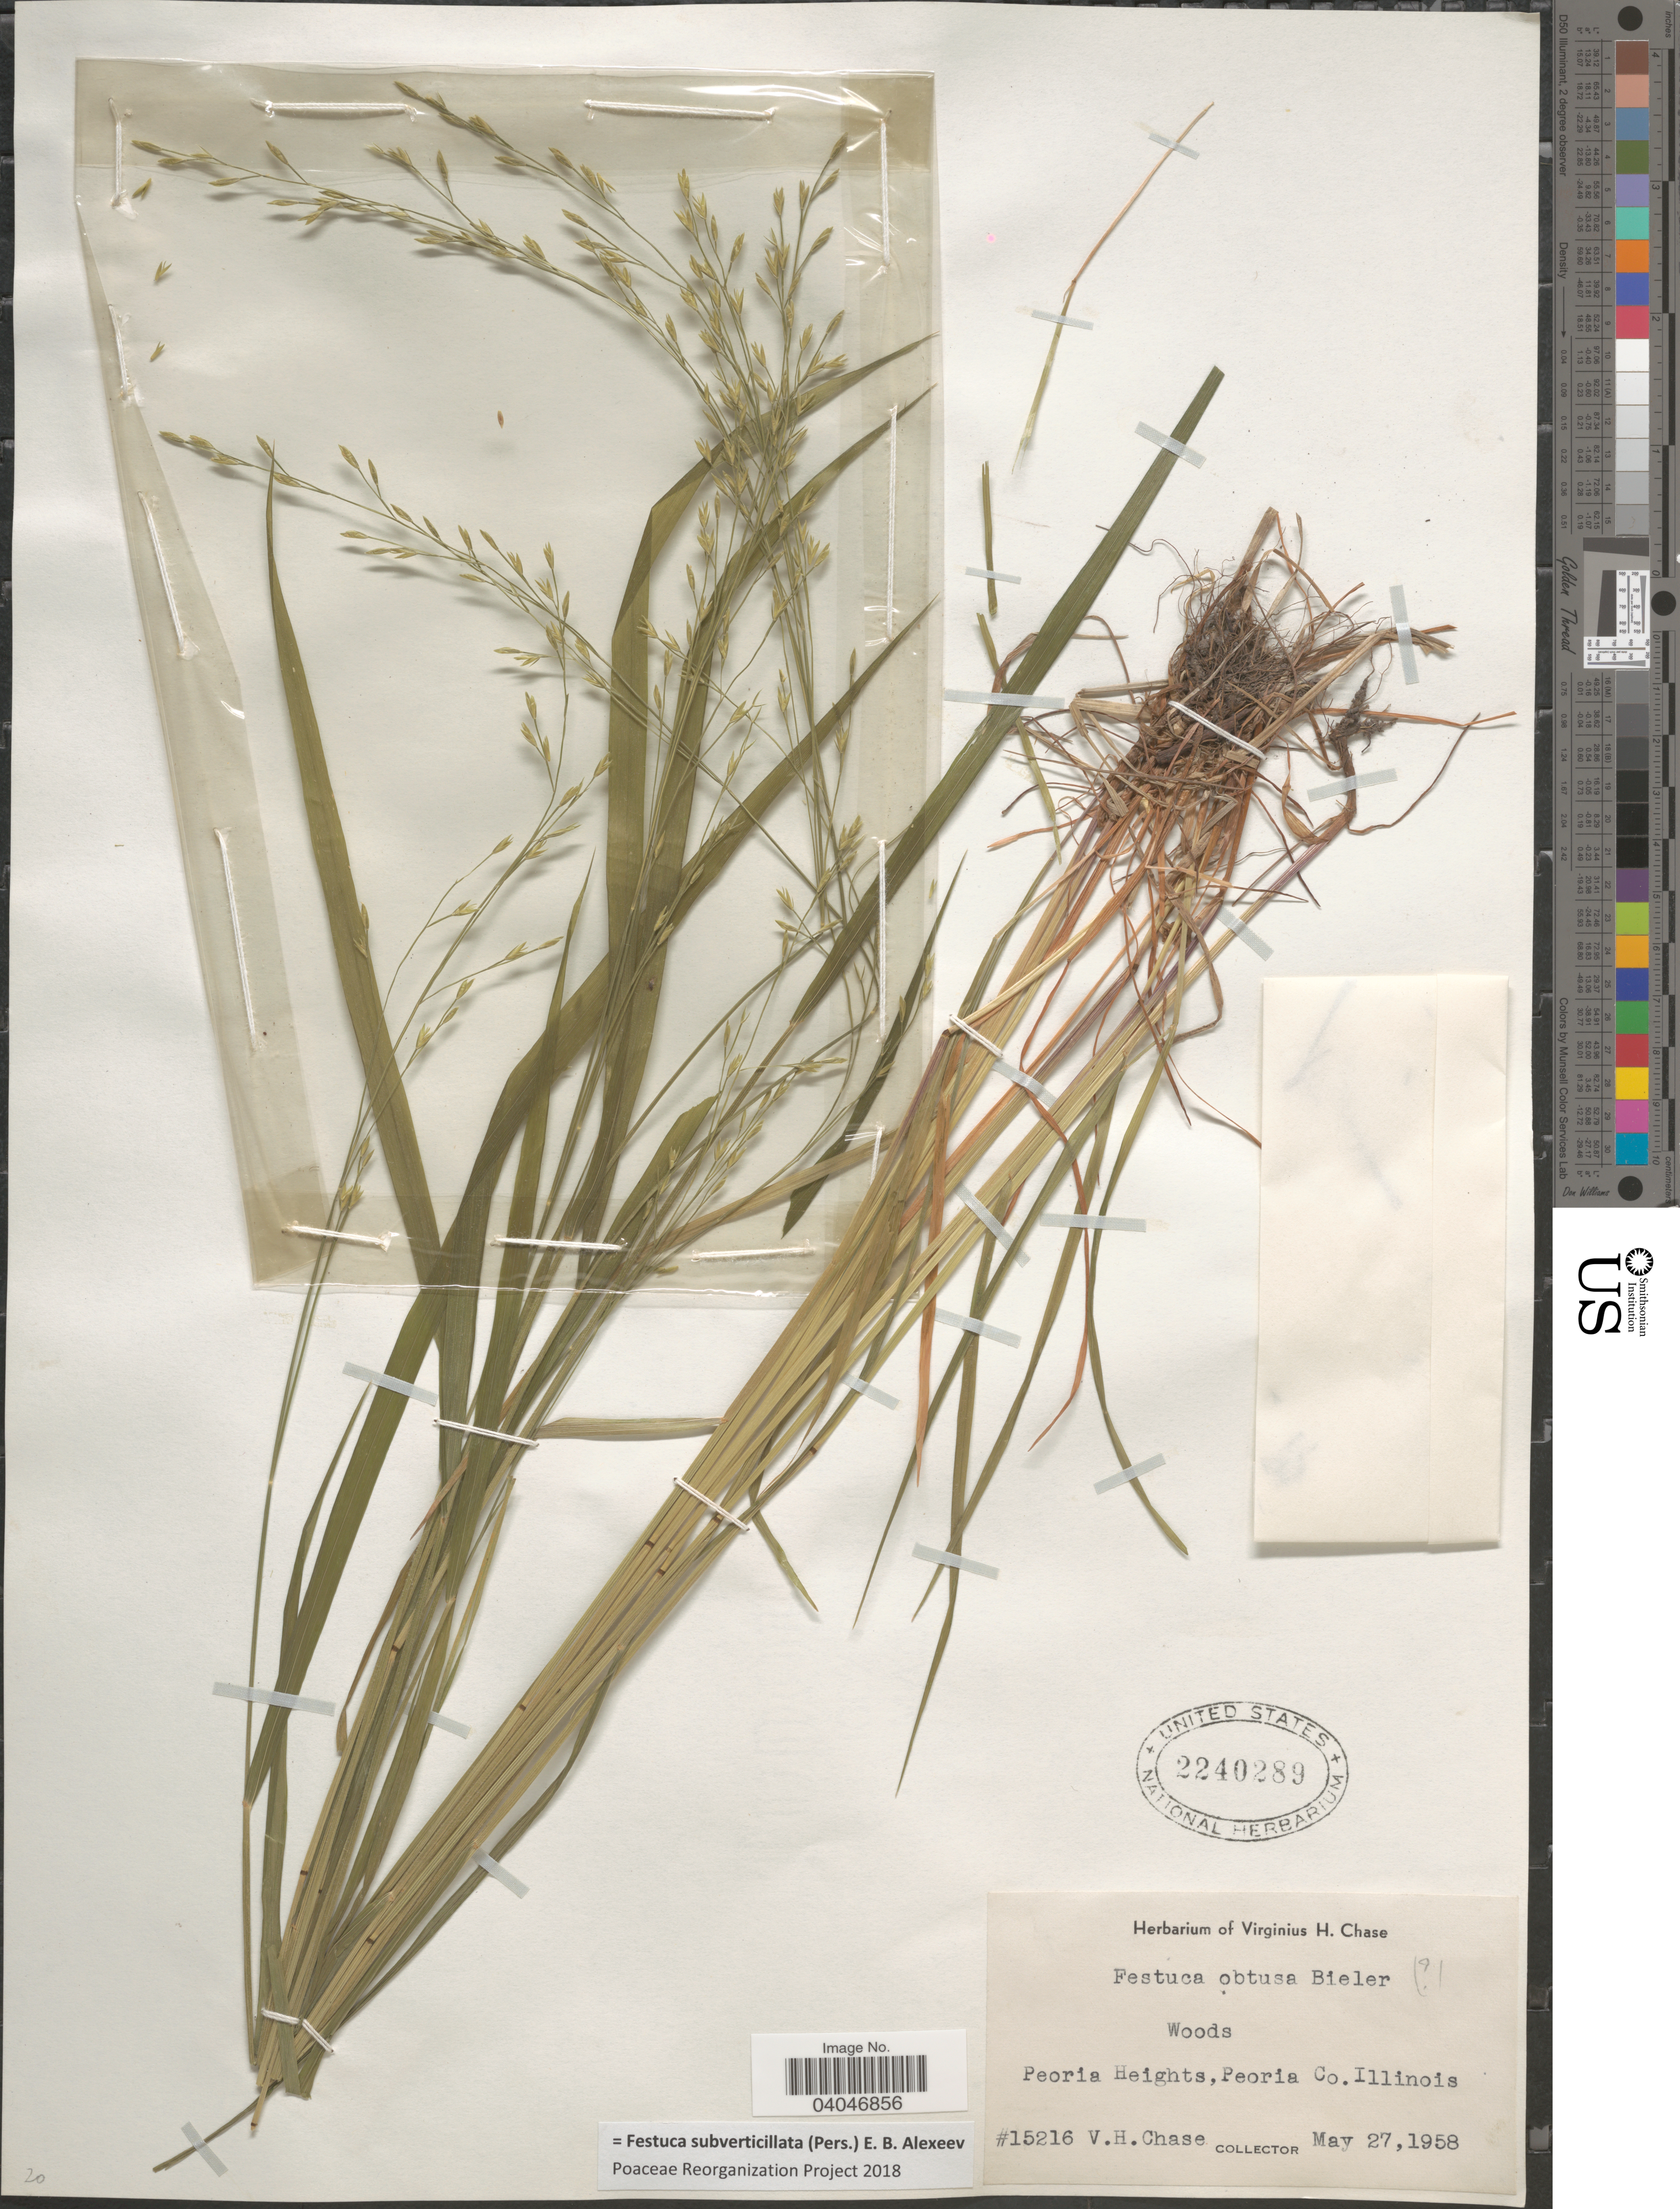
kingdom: Plantae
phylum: Tracheophyta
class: Liliopsida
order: Poales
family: Poaceae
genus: Festuca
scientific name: Festuca subverticillata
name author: (Pers.) E.B. Alexeev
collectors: V. H. Chase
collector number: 15216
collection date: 1958-05-27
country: United States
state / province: Illinois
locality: Peoria Heights,Peoria Co.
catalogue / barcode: US 2240289